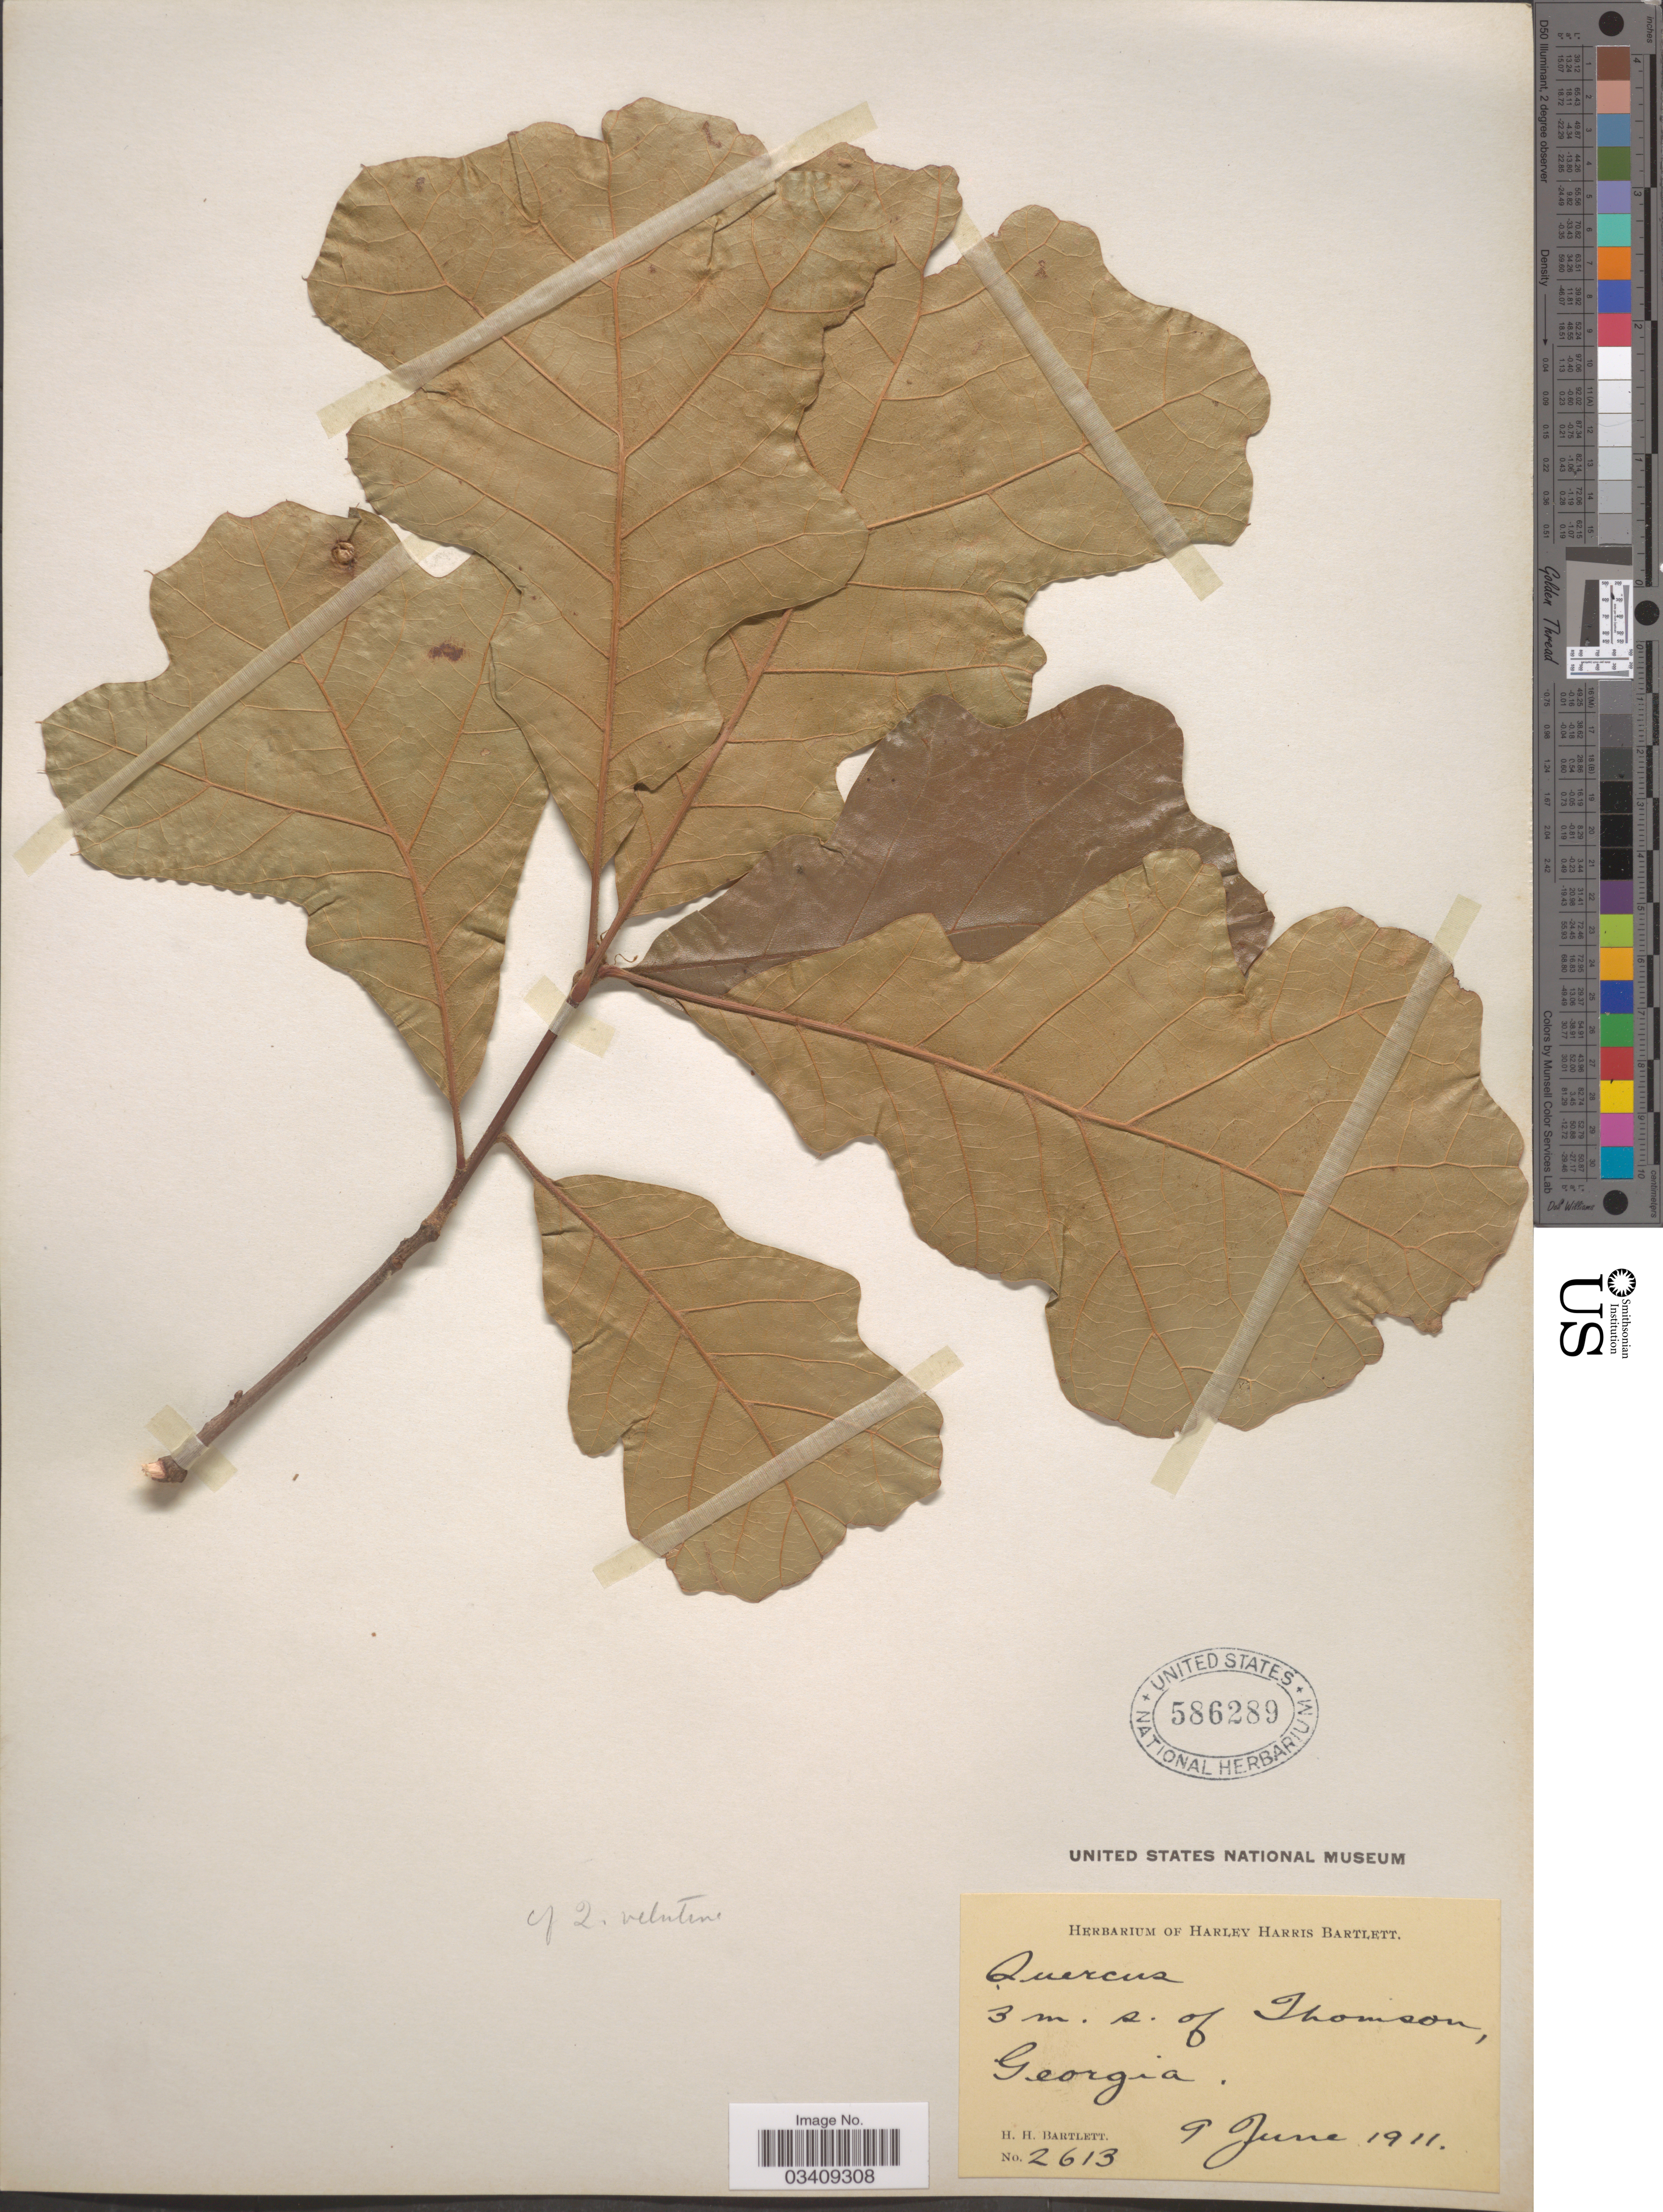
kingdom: Plantae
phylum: Tracheophyta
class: Magnoliopsida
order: Fagales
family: Fagaceae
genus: Quercus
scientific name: Quercus velutina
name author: Lam.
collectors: H. H. Bartlett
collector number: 2613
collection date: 1911-06-09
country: United States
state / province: Georgia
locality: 3 m. s. of Thomson.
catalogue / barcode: US 586289